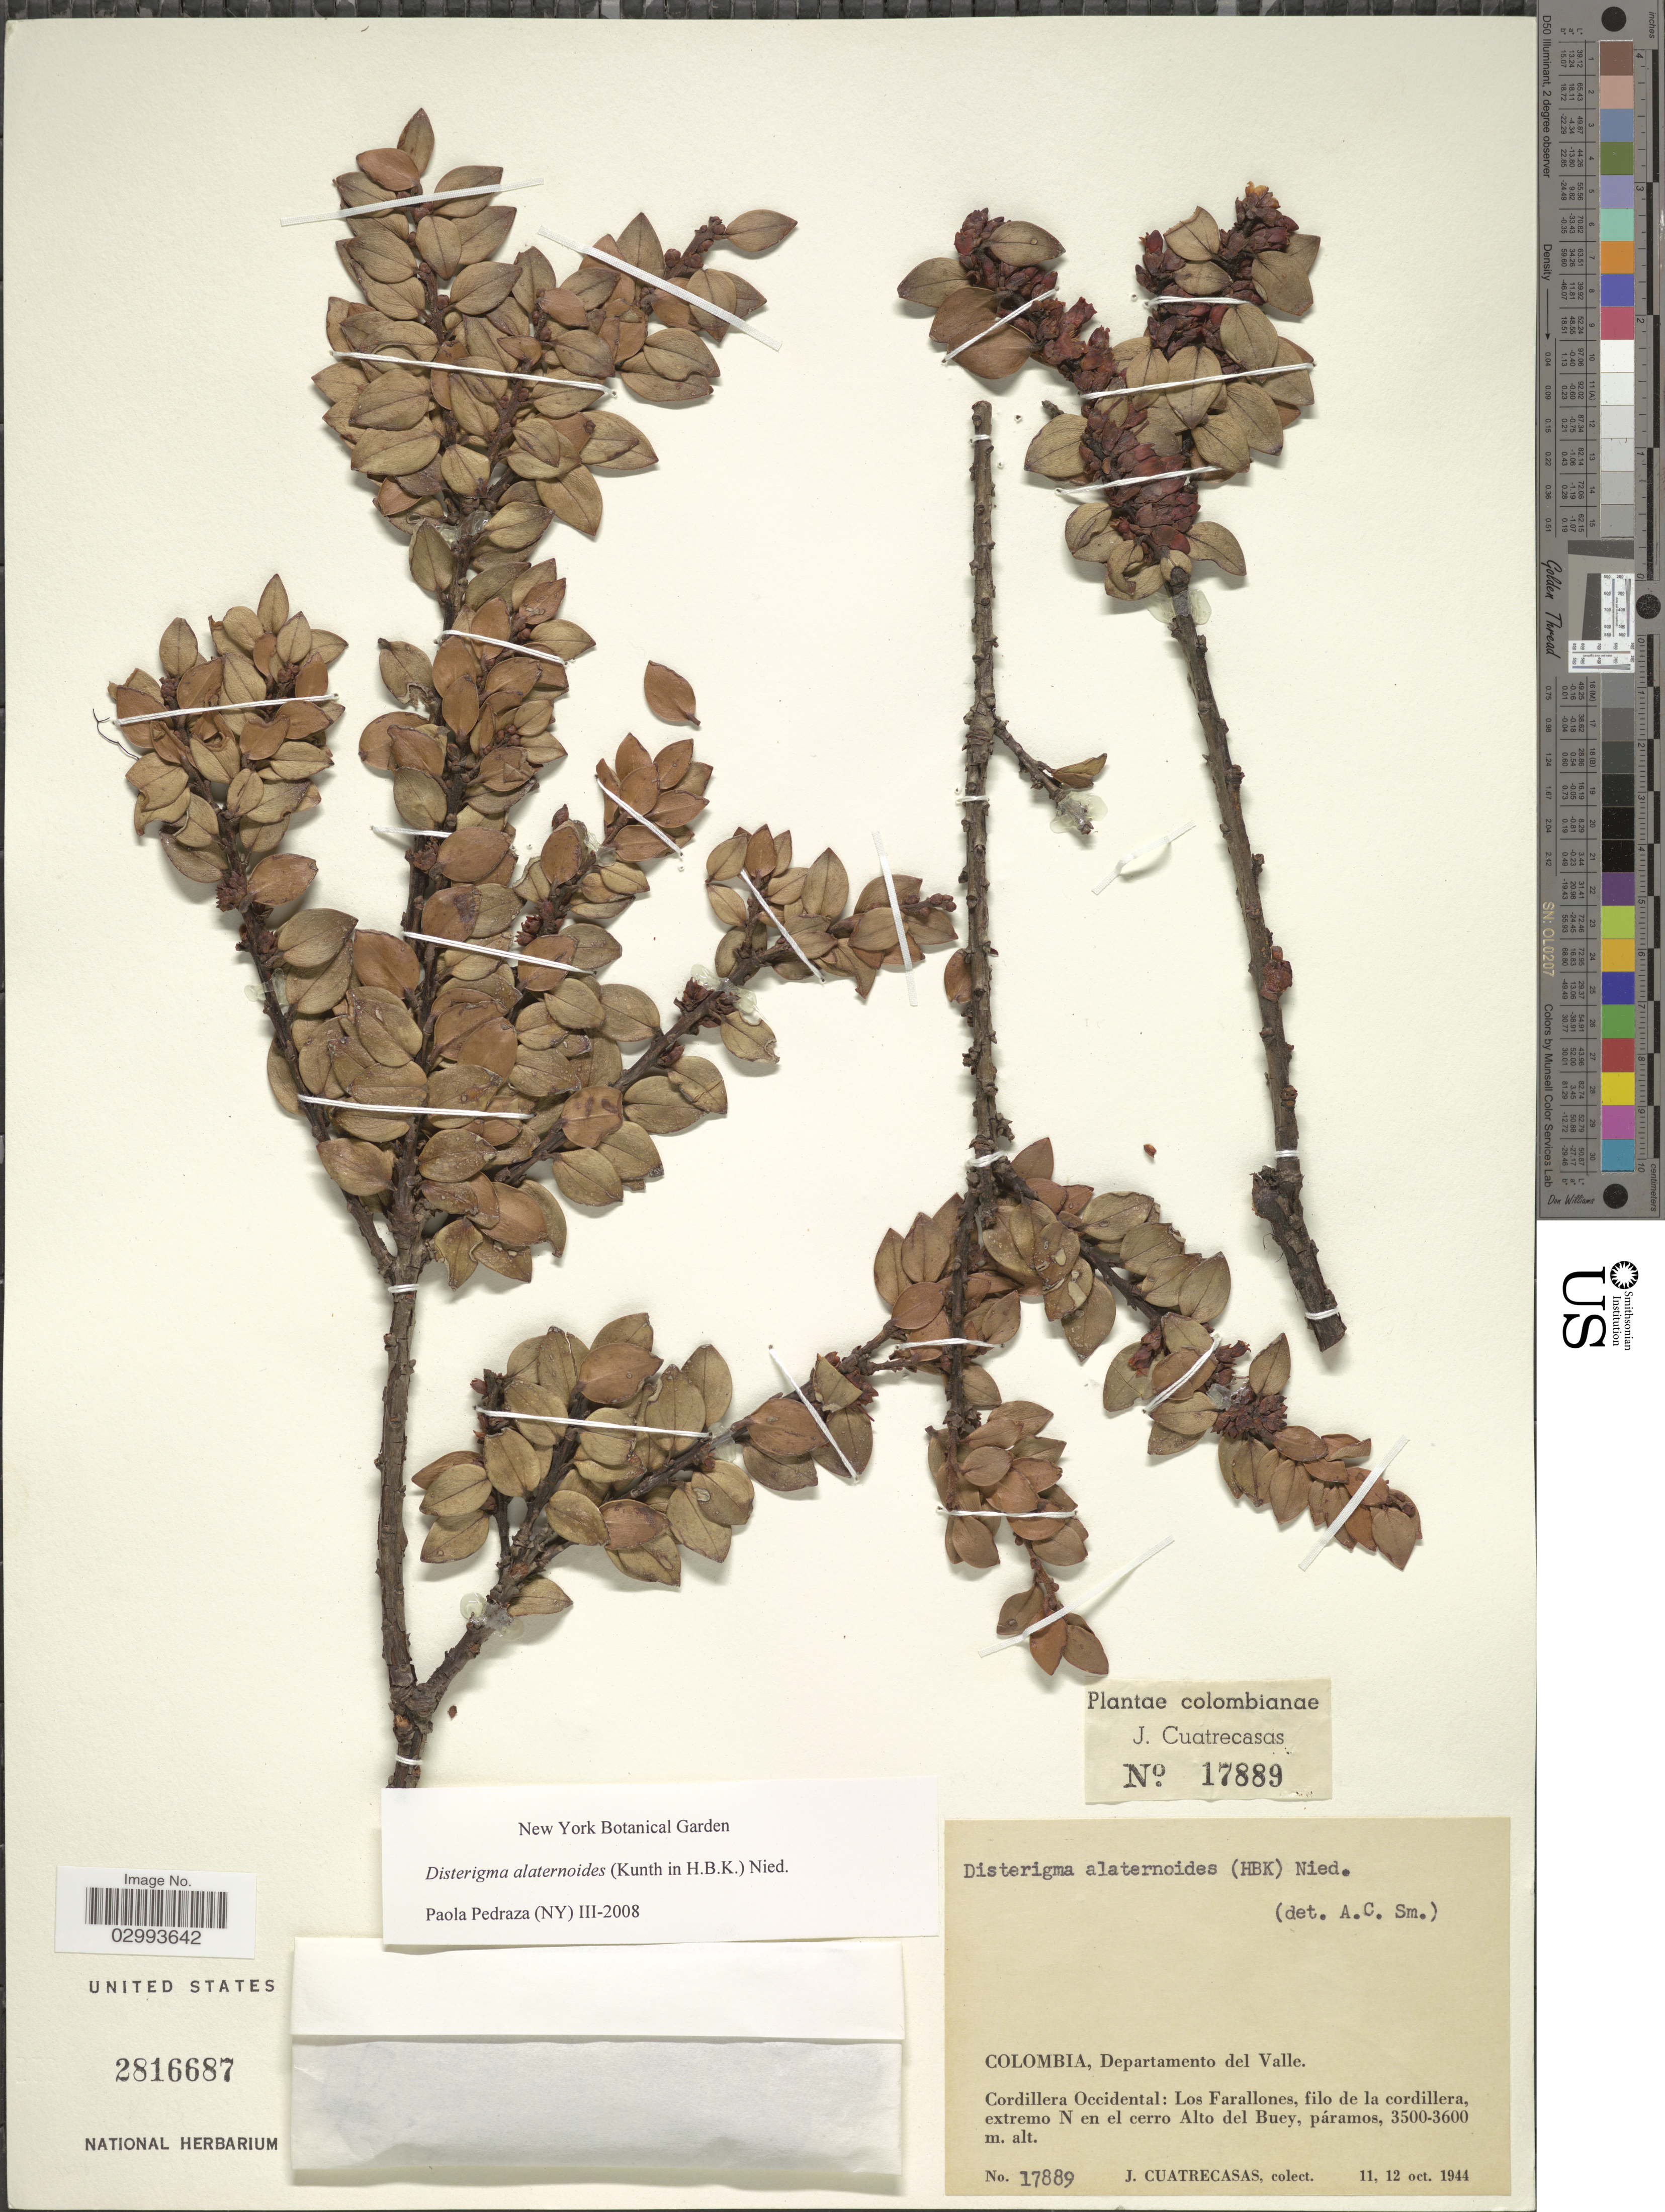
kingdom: Plantae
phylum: Tracheophyta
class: Magnoliopsida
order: Ericales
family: Ericaceae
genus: Disterigma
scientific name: Disterigma alaternoides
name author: (Kunth) Nied.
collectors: J. Cuatrecasas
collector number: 17889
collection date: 1944-10-11/1944-10-12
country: Colombia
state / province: Valle del Cauca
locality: Departamento del Valle, Cordillera Occidental, Los Farallones, filo de la cordillera, extremo N en el cerro Alto del Buey.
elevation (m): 3500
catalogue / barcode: US 2816687